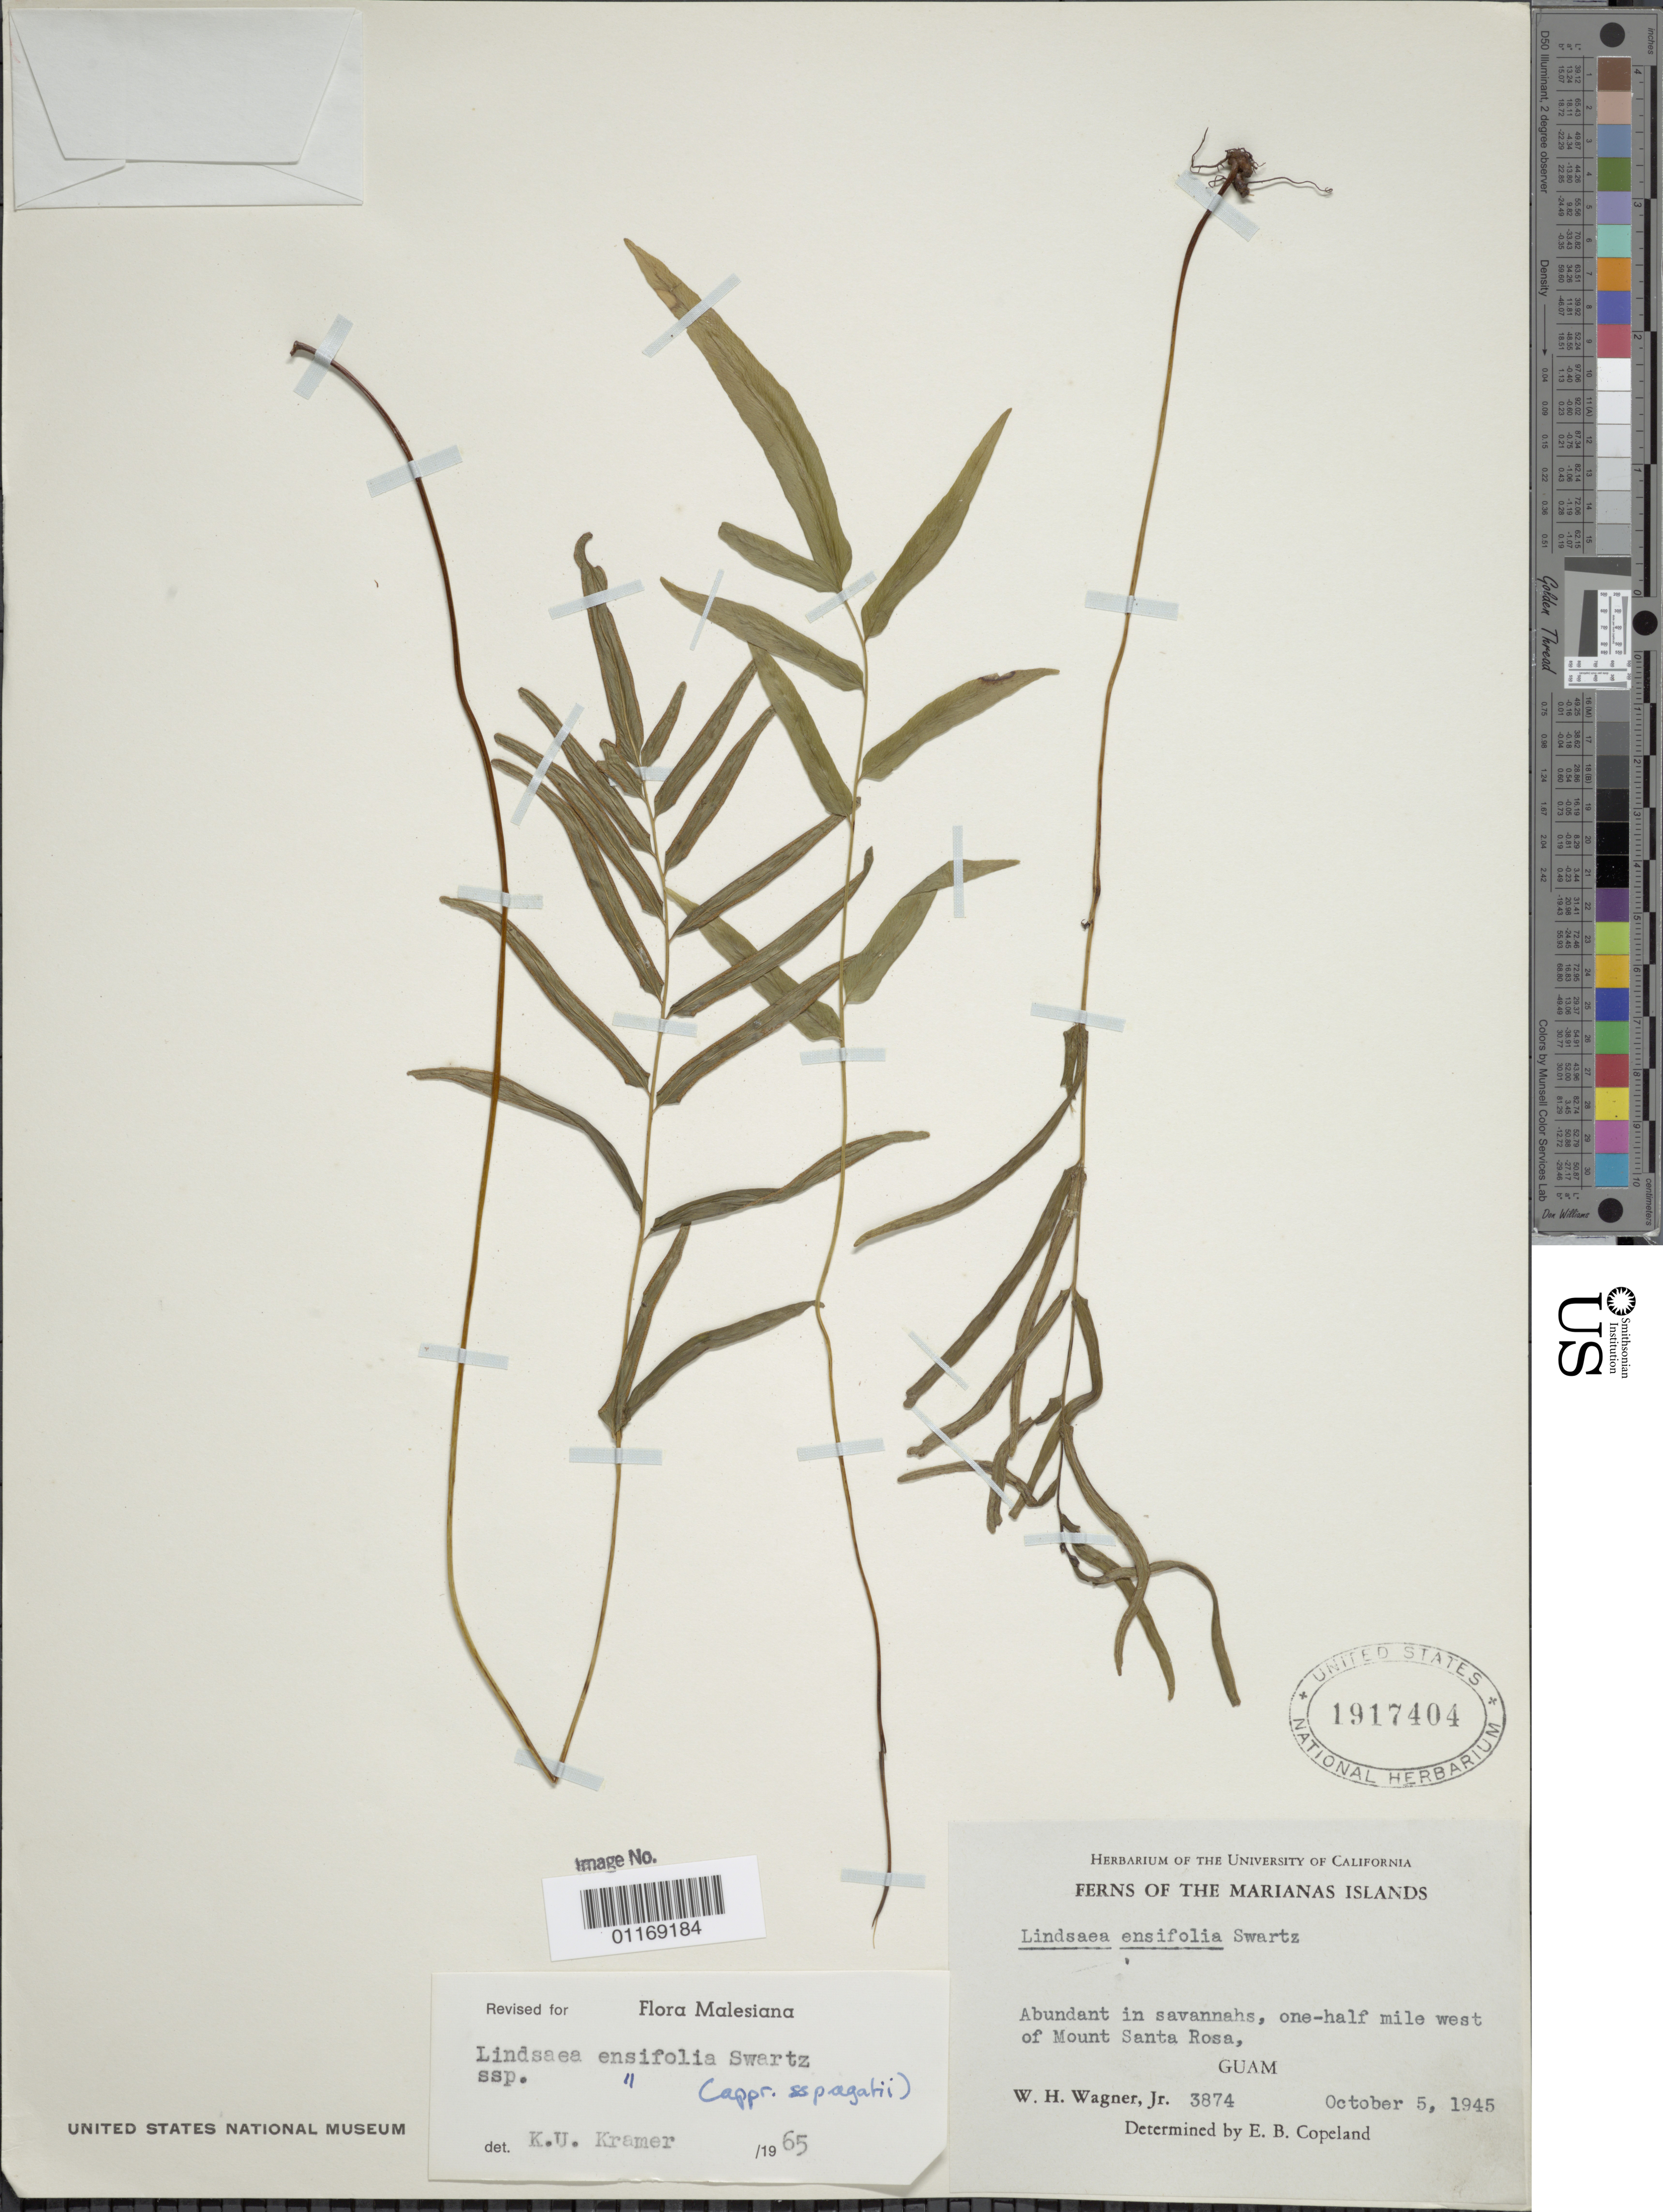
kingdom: Plantae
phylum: Tracheophyta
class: Polypodiopsida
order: Polypodiales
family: Lindsaeaceae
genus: Lindsaea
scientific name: Lindsaea ensifolia subsp. agatii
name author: (Brack.) K.U. Kramer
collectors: W. H. Wagner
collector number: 3874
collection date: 1945-10-05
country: Guam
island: Guam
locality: One-half mile west of Mount Santa Rosa.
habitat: savannah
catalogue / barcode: US 1917404